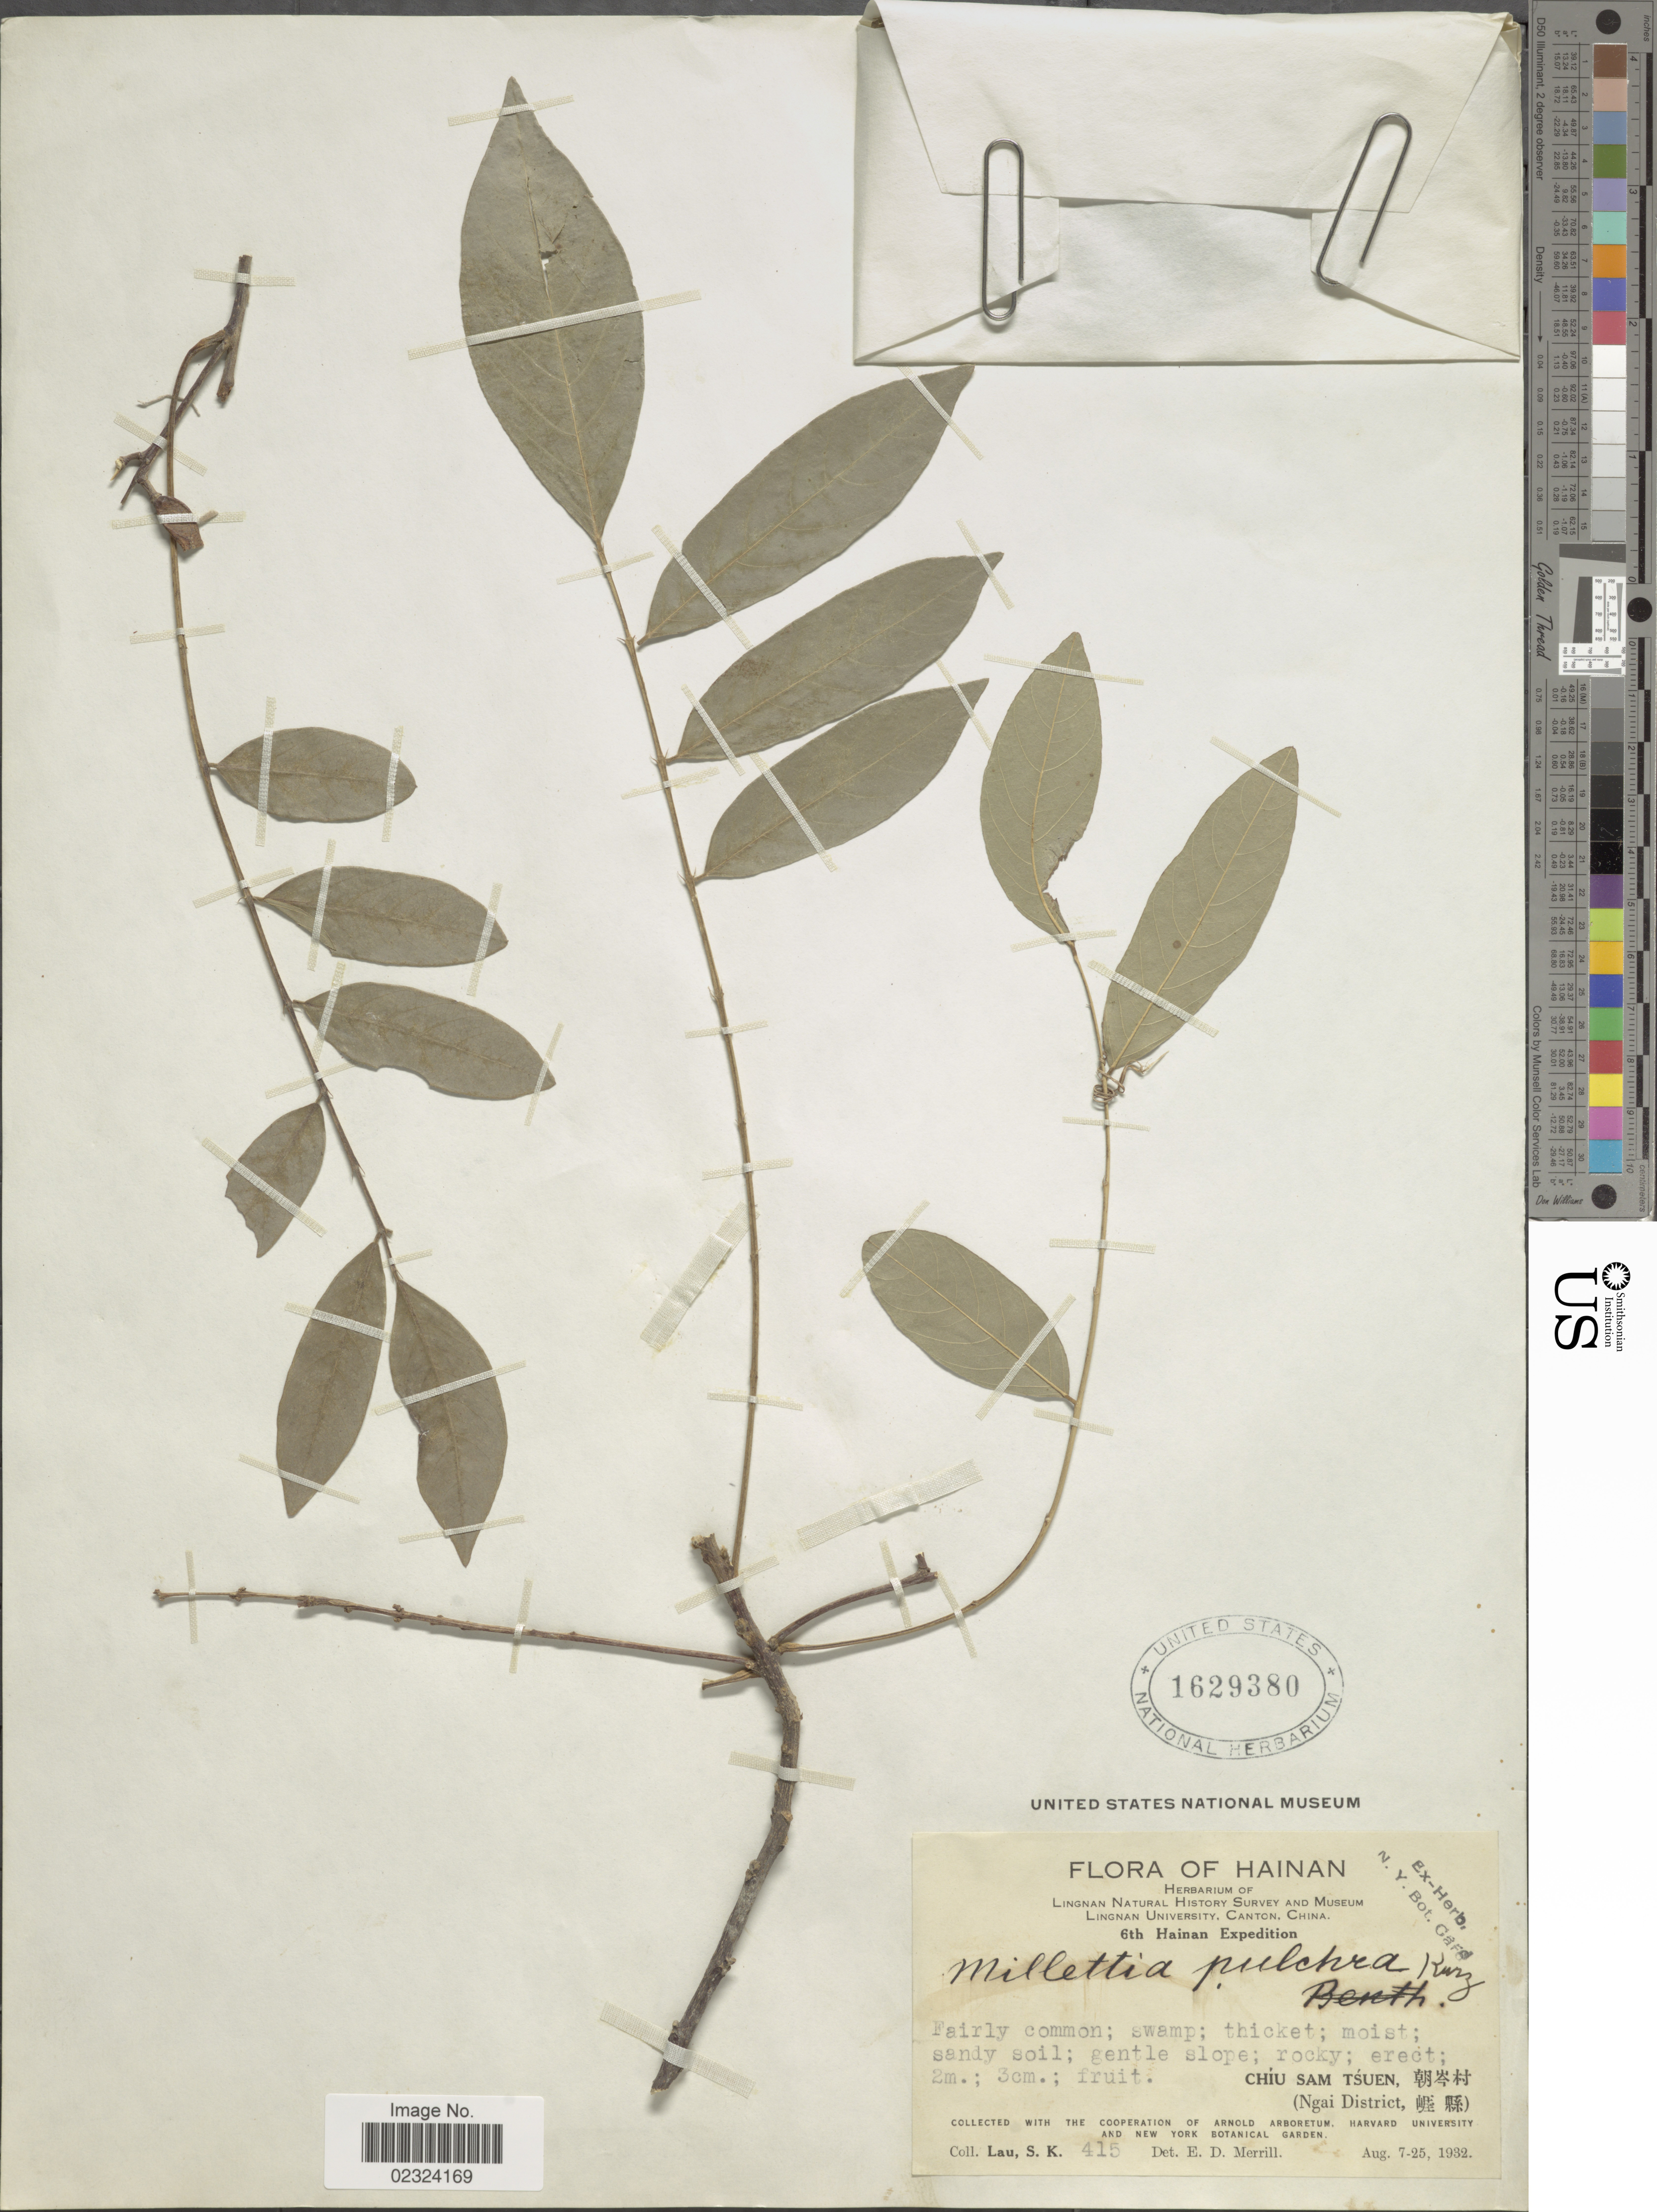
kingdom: Plantae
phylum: Tracheophyta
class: Magnoliopsida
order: Fabales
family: Fabaceae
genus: Millettia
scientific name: Millettia pulchra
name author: (Benth.) Kurz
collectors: S. K. Lau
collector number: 415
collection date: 1932-08-07/1932-08-25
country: China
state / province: Hainan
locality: Chiu Sam Tsuen. (Ngai District).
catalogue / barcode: US 1629380